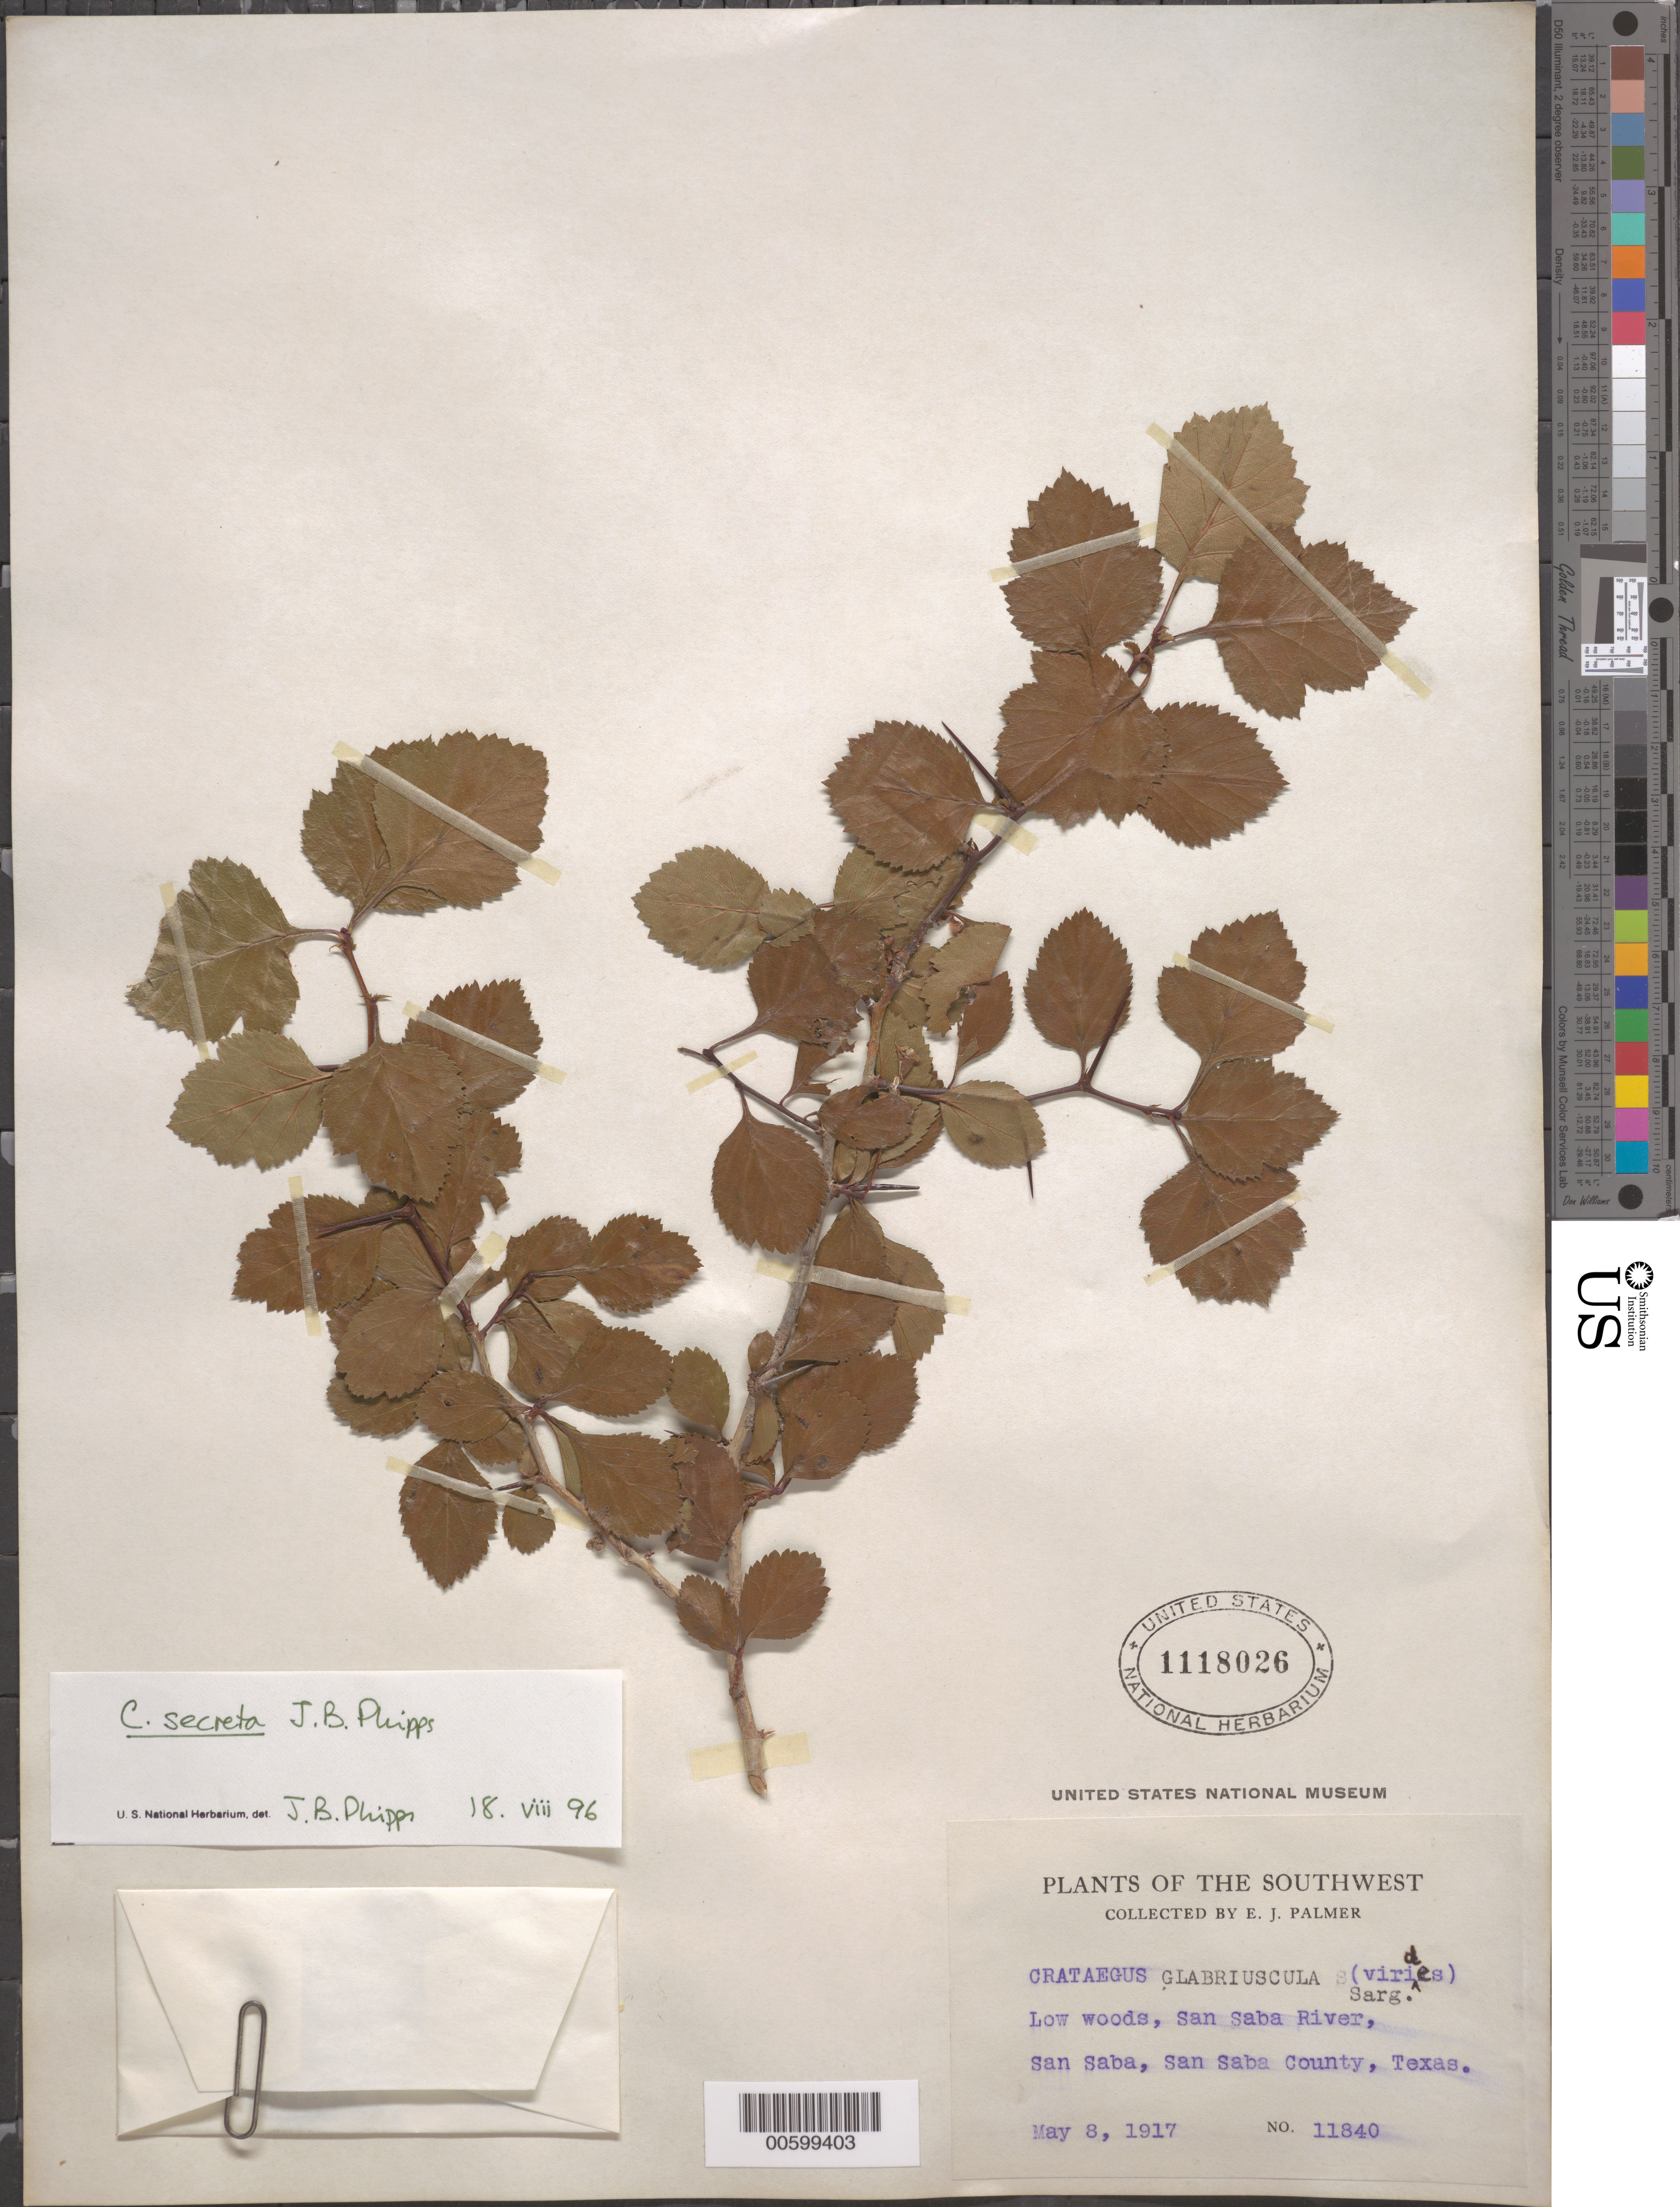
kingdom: Plantae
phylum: Tracheophyta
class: Magnoliopsida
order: Rosales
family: Rosaceae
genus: Crataegus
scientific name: Crataegus turnerorum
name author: Enquist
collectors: E. J. Palmer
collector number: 11840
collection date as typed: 08 May 1917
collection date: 1917-05-08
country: United States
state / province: Texas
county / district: San Saba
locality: San Saba River, San Saba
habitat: Low woods.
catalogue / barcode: US 1118026